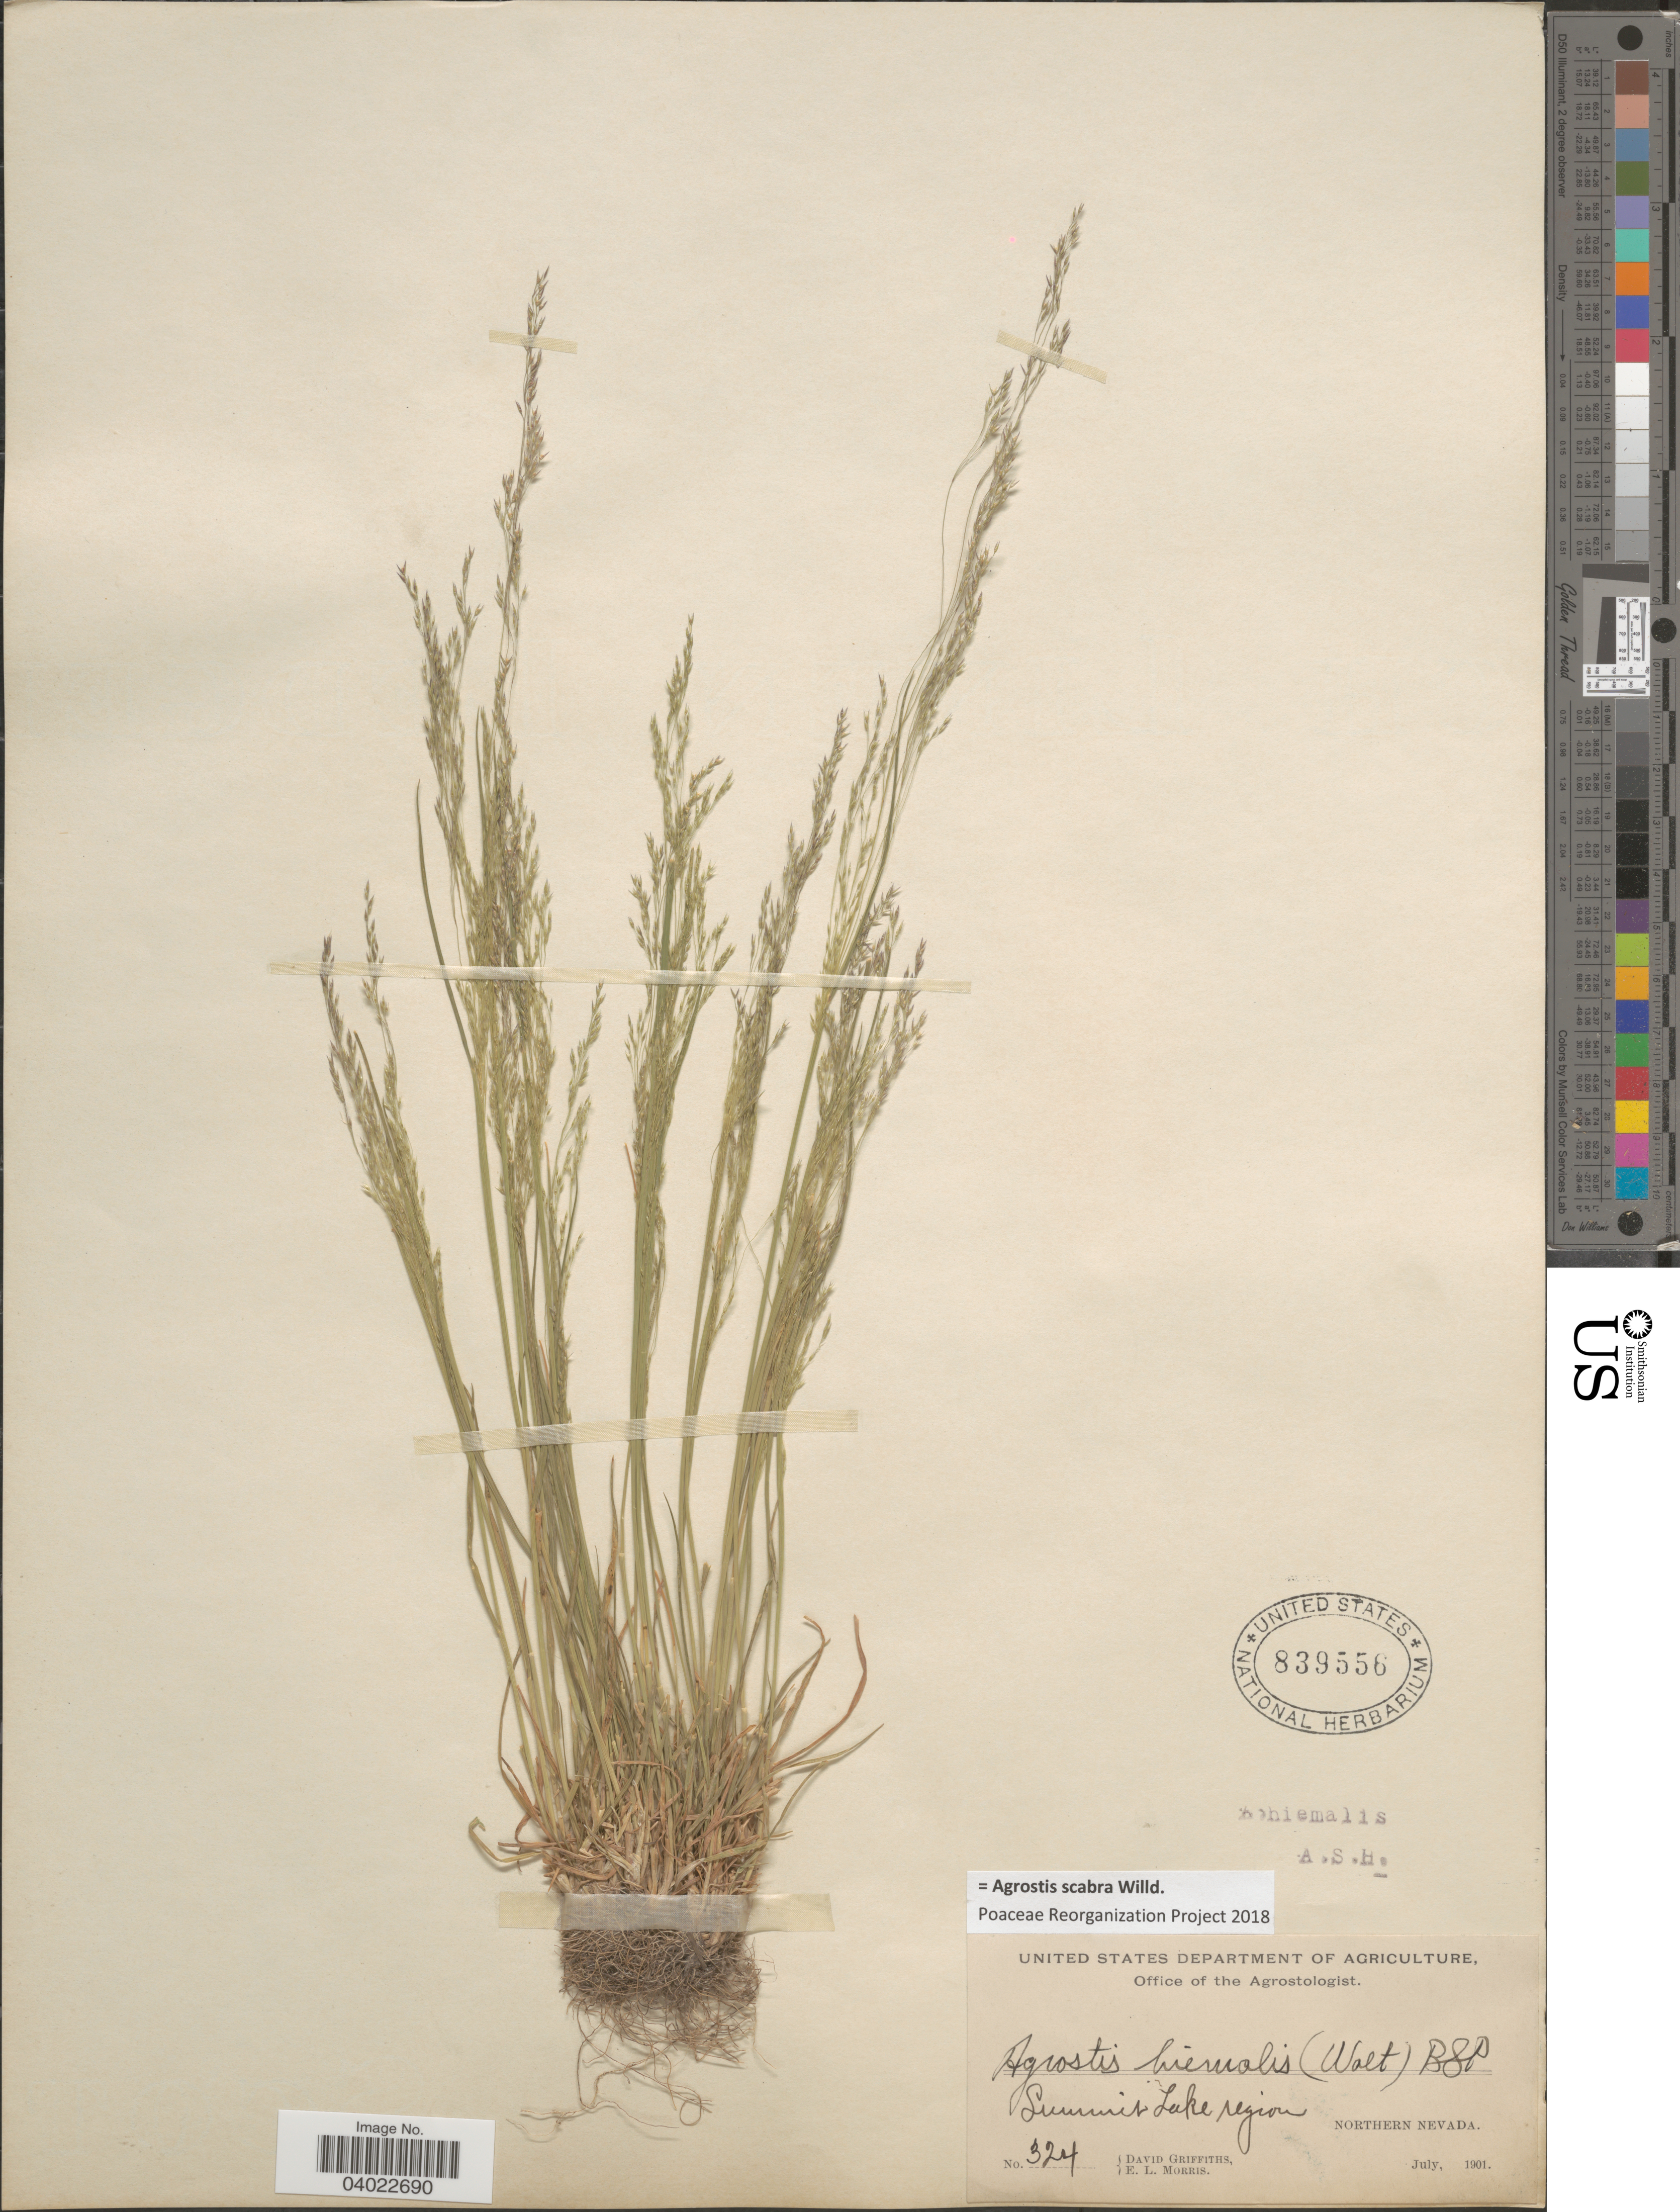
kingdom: Plantae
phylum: Tracheophyta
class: Liliopsida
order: Poales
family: Poaceae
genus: Agrostis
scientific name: Agrostis scabra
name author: Willd.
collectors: D. Griffiths & E. Morris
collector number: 324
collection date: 1901-07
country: United States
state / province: Nevada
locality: Summit Lake region. Northern Nevada.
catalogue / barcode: US 839556